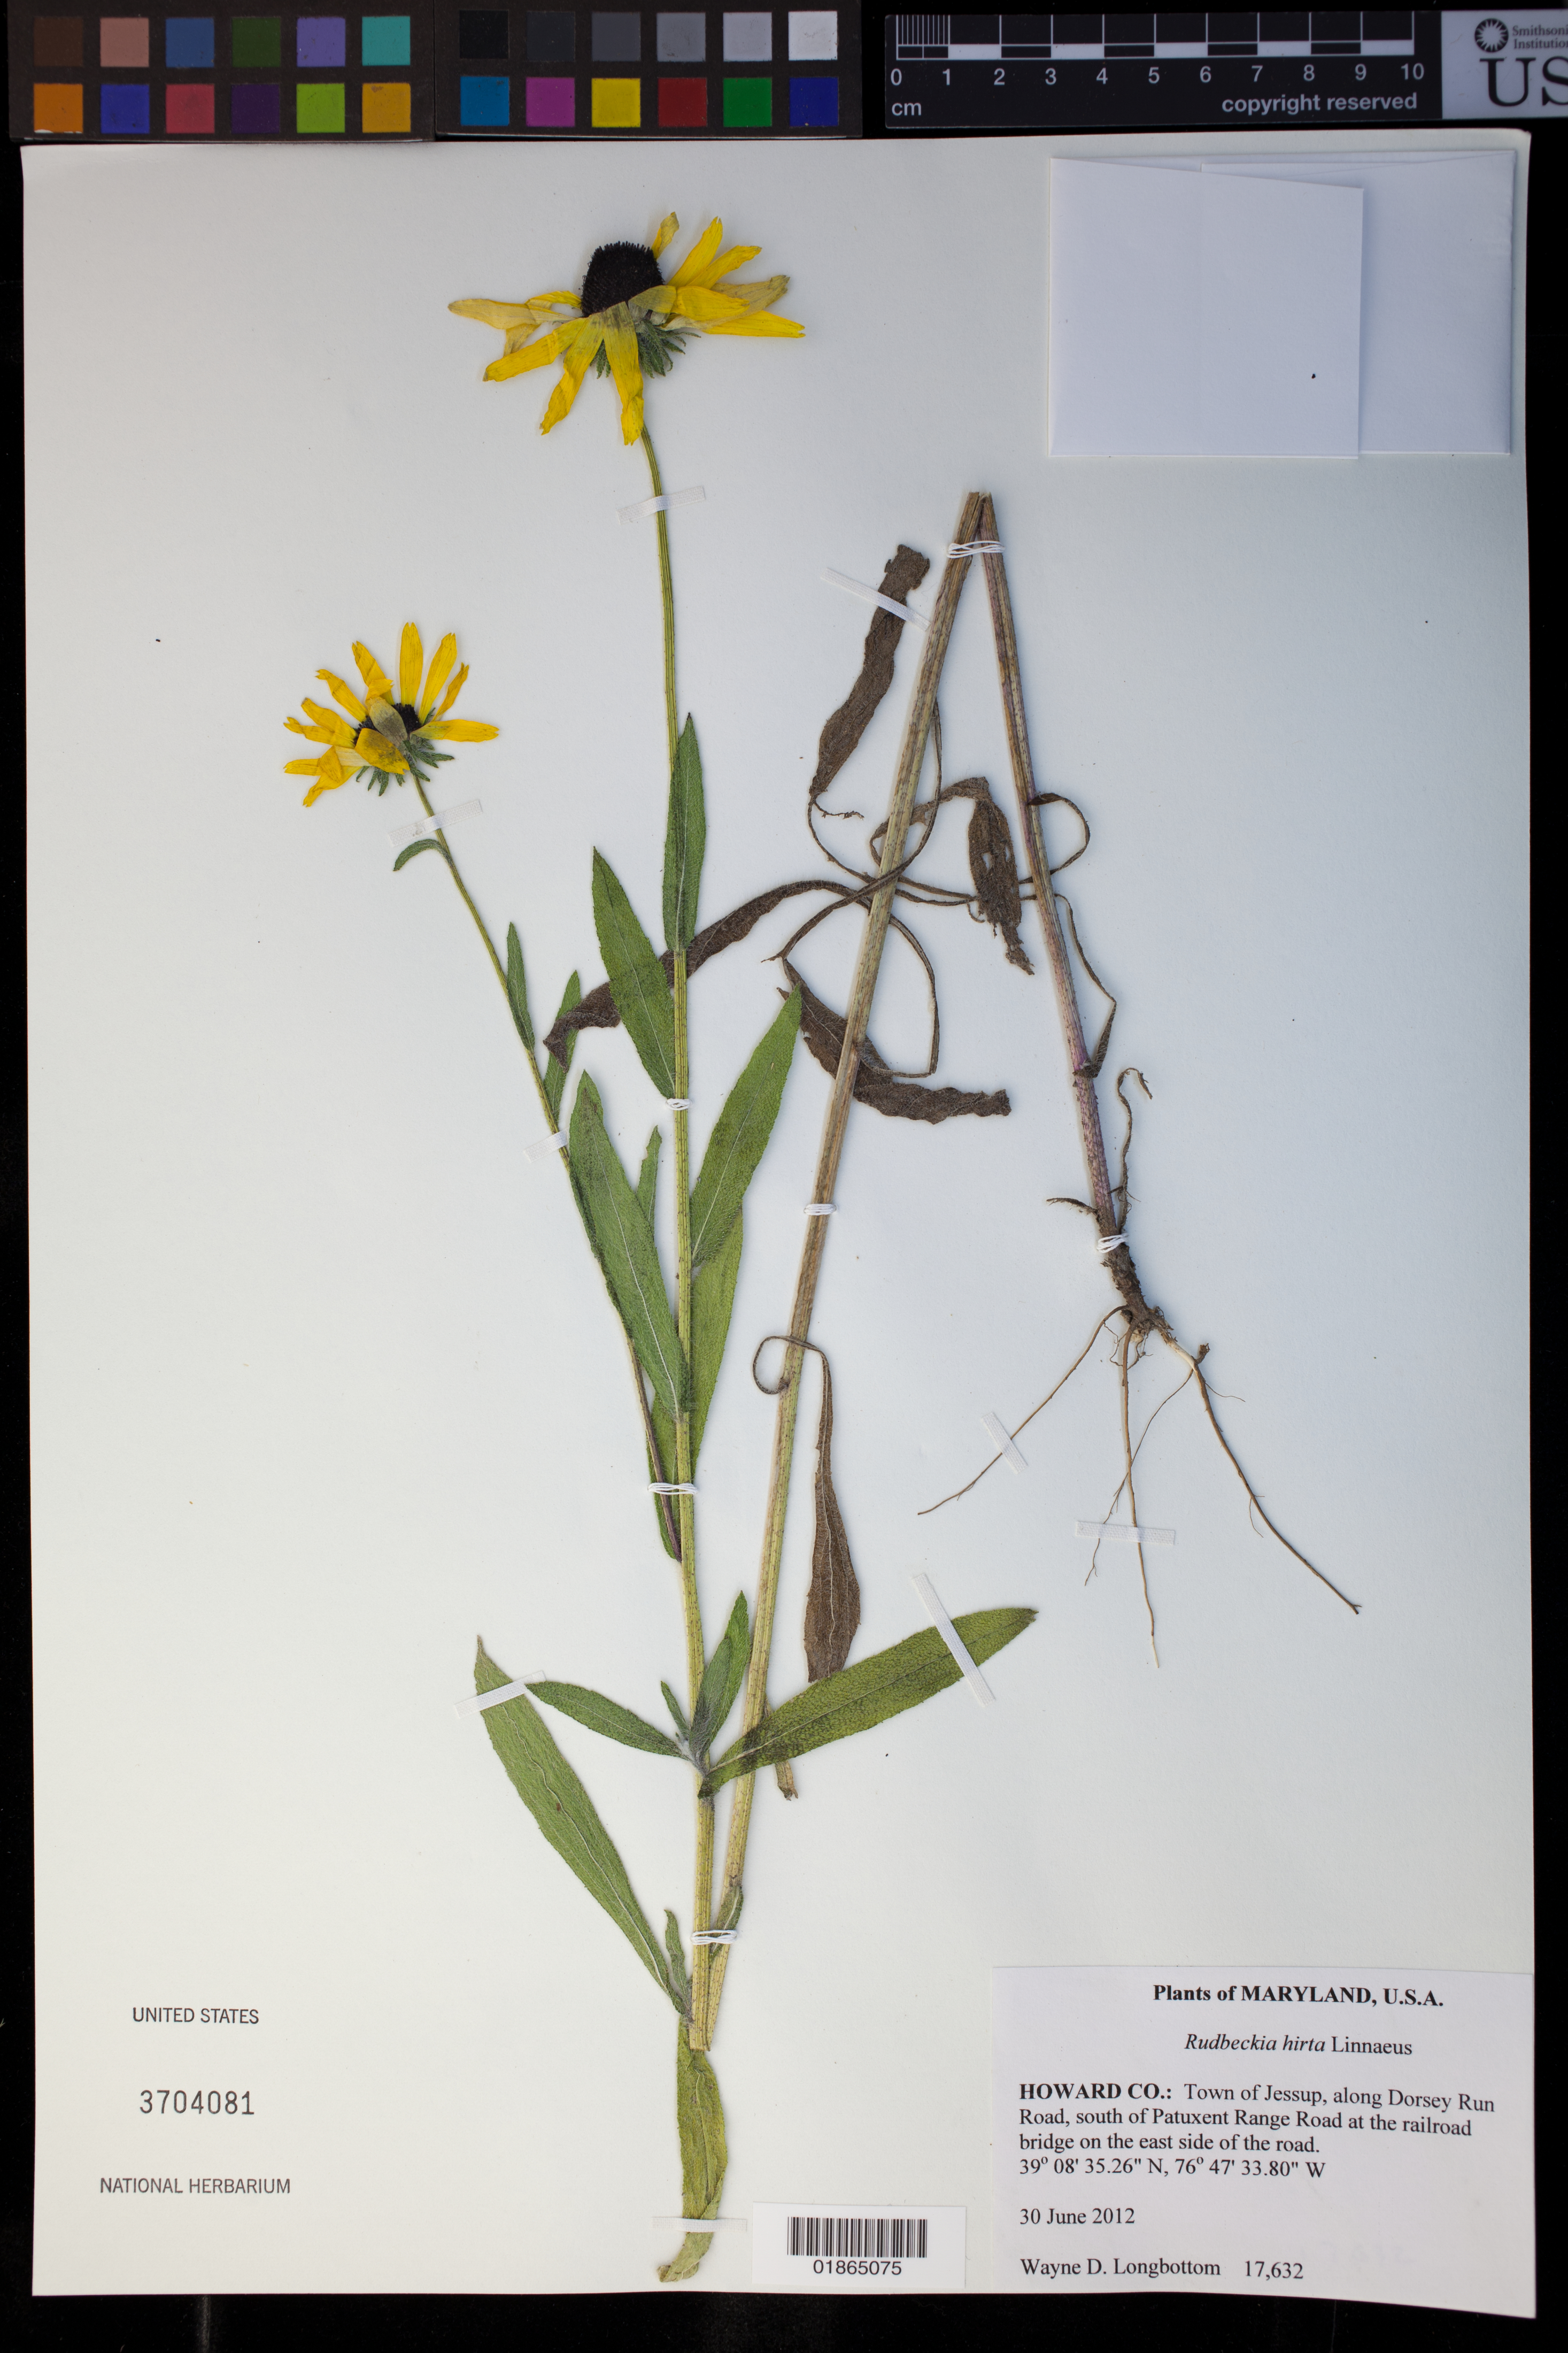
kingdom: Plantae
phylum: Tracheophyta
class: Magnoliopsida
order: Asterales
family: Asteraceae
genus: Rudbeckia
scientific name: Rudbeckia hirta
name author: L.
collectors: W. D. Longbottom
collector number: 17632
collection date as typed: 30 June 2012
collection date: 2012-06-30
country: United States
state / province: Maryland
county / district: Howard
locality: Town of Jessup, along Dorsey Run Road, south of Patuxent Range Road at the railroad bridge on the east side of the road.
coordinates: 39 08 35.26 N, 76 47 33.80 W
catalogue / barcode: US 3704081